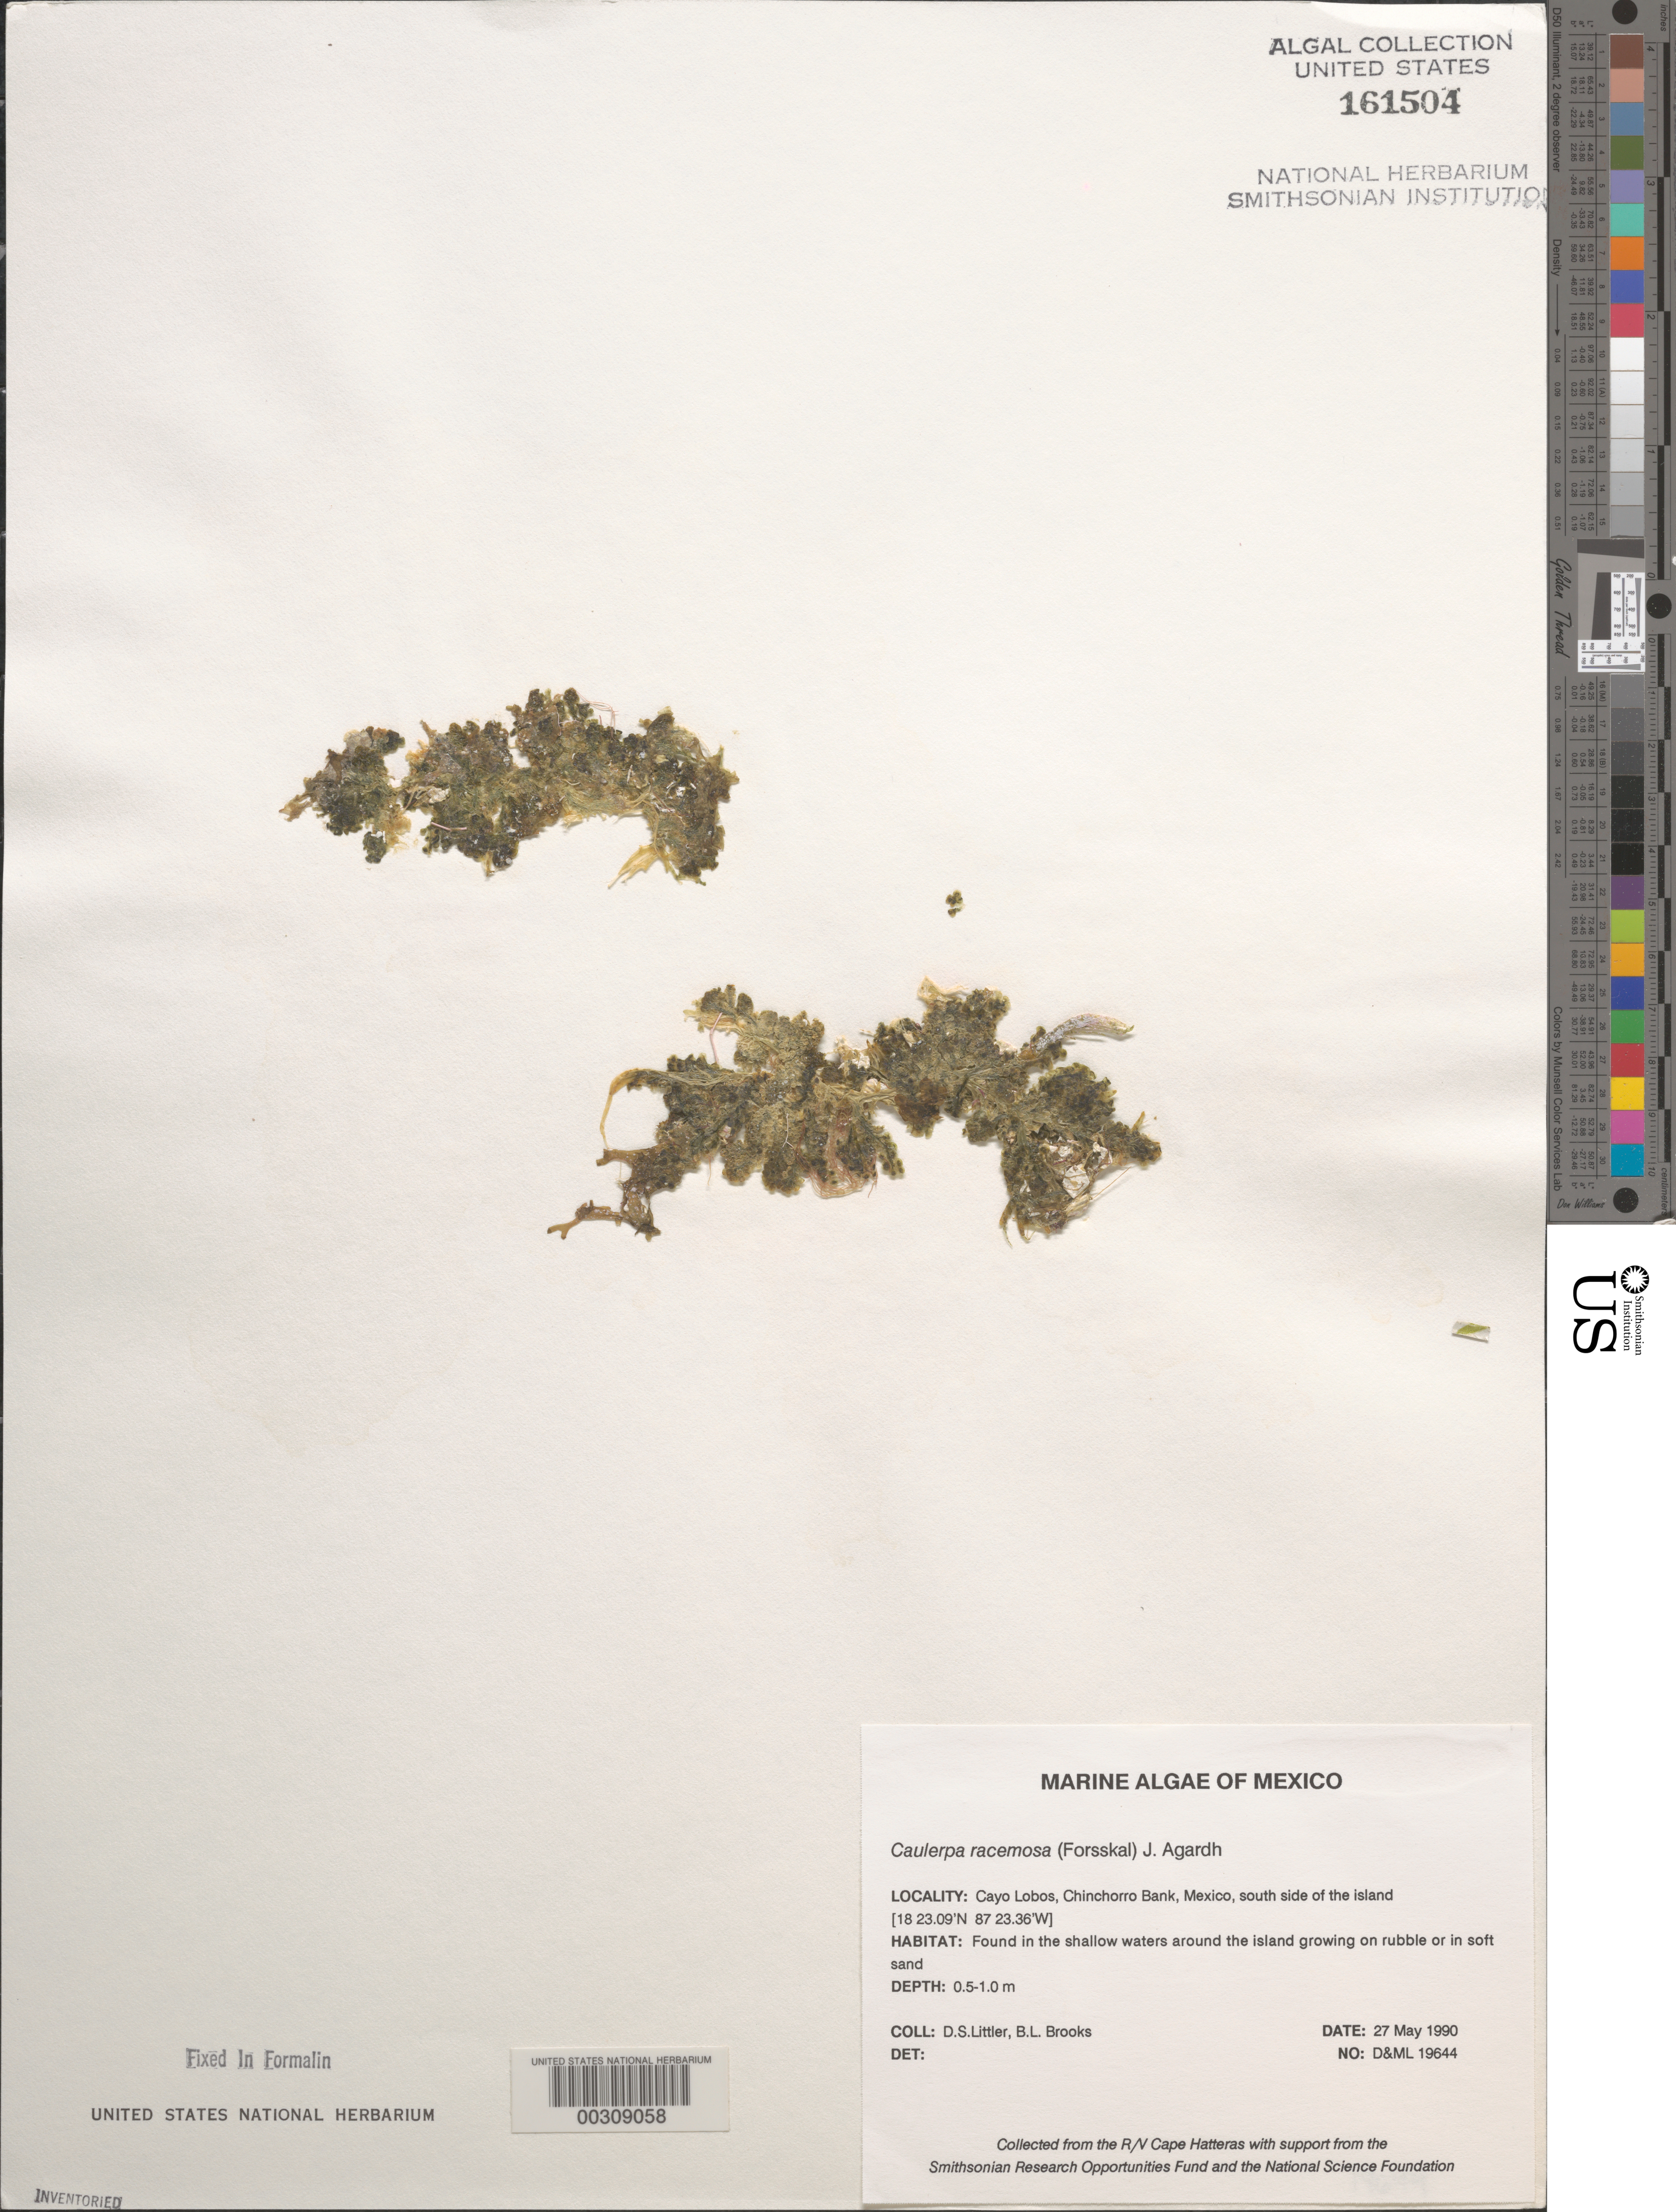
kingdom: Plantae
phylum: Chlorophyta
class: Ulvophyceae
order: Bryopsidales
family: Caulerpaceae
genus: Caulerpa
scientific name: Caulerpa racemosa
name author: (Forssk.) J. Agardh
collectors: D. S. Littler & B. Brooks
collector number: D&ML 19644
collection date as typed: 27 May 1990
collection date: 1990-05-27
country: Mexico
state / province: Quintana Roo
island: Cayo Lobos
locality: Chinchorro Bank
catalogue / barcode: US 161504